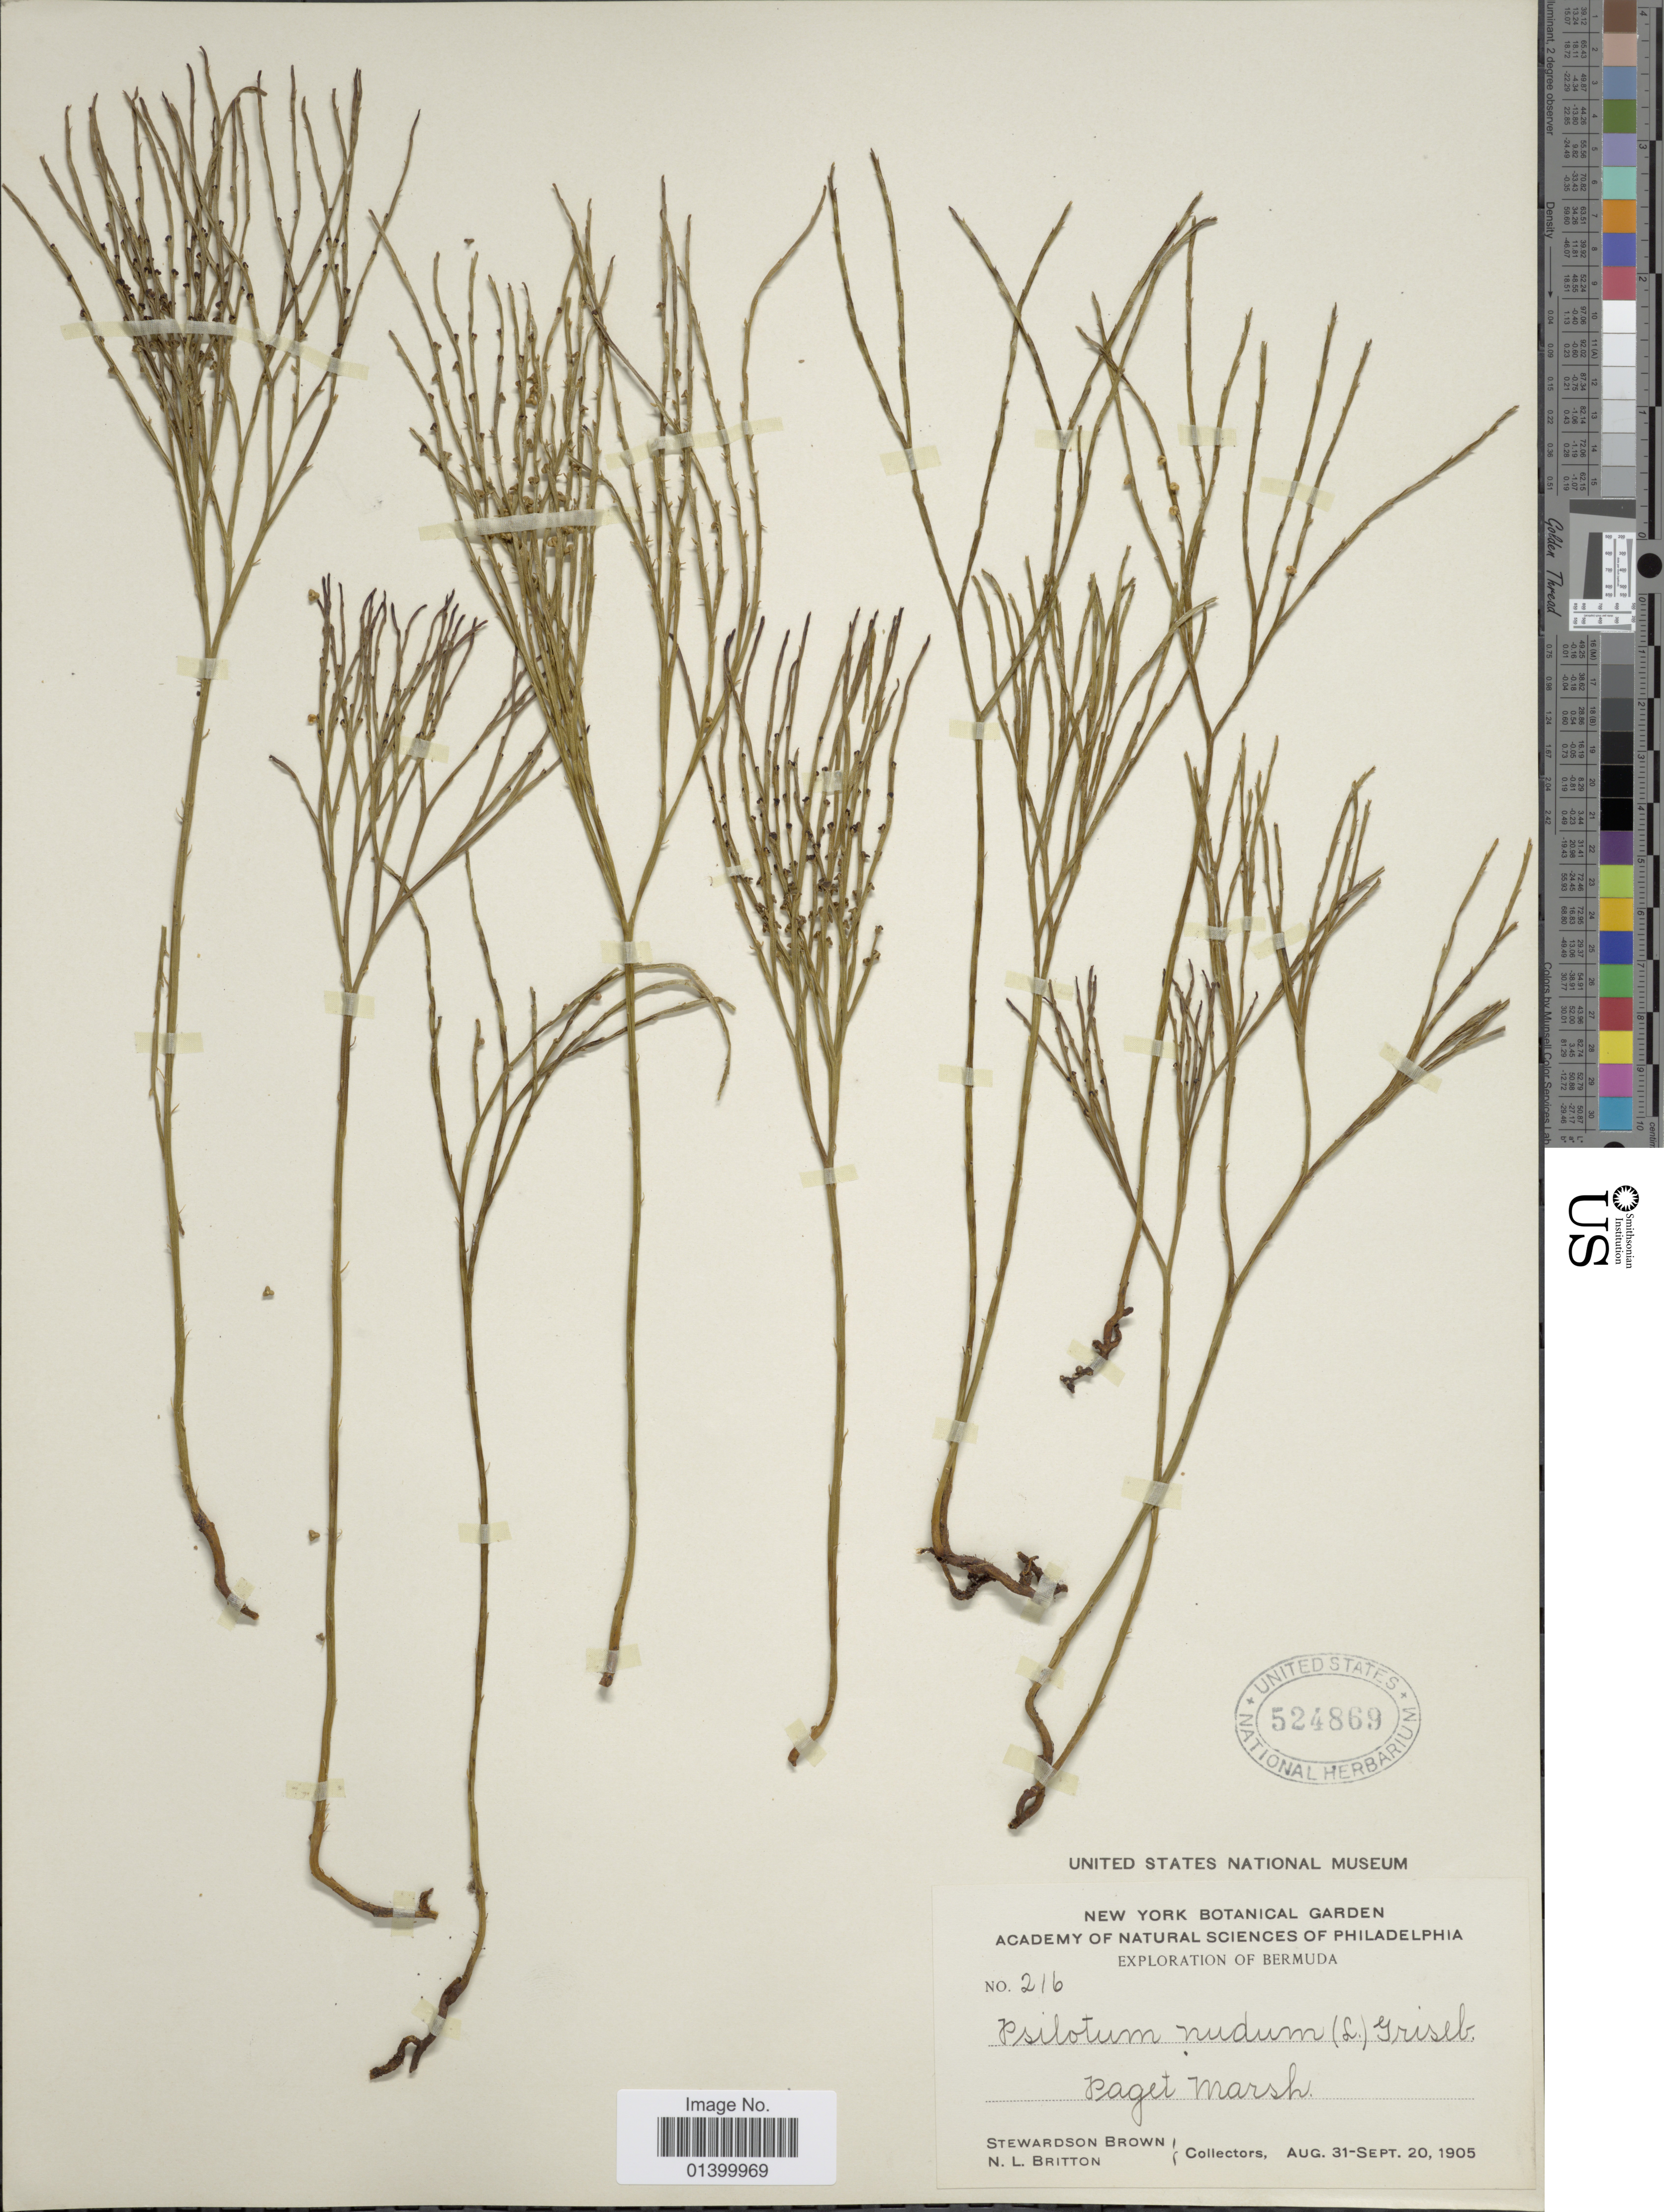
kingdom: Plantae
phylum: Tracheophyta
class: Polypodiopsida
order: Psilotales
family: Psilotaceae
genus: Psilotum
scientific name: Psilotum nudum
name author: (L.) P. Beauv.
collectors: S. Brown & N. Britton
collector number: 216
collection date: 1905-08-31/1905-09-20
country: Bermuda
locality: Paget Marsh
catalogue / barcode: US 524869